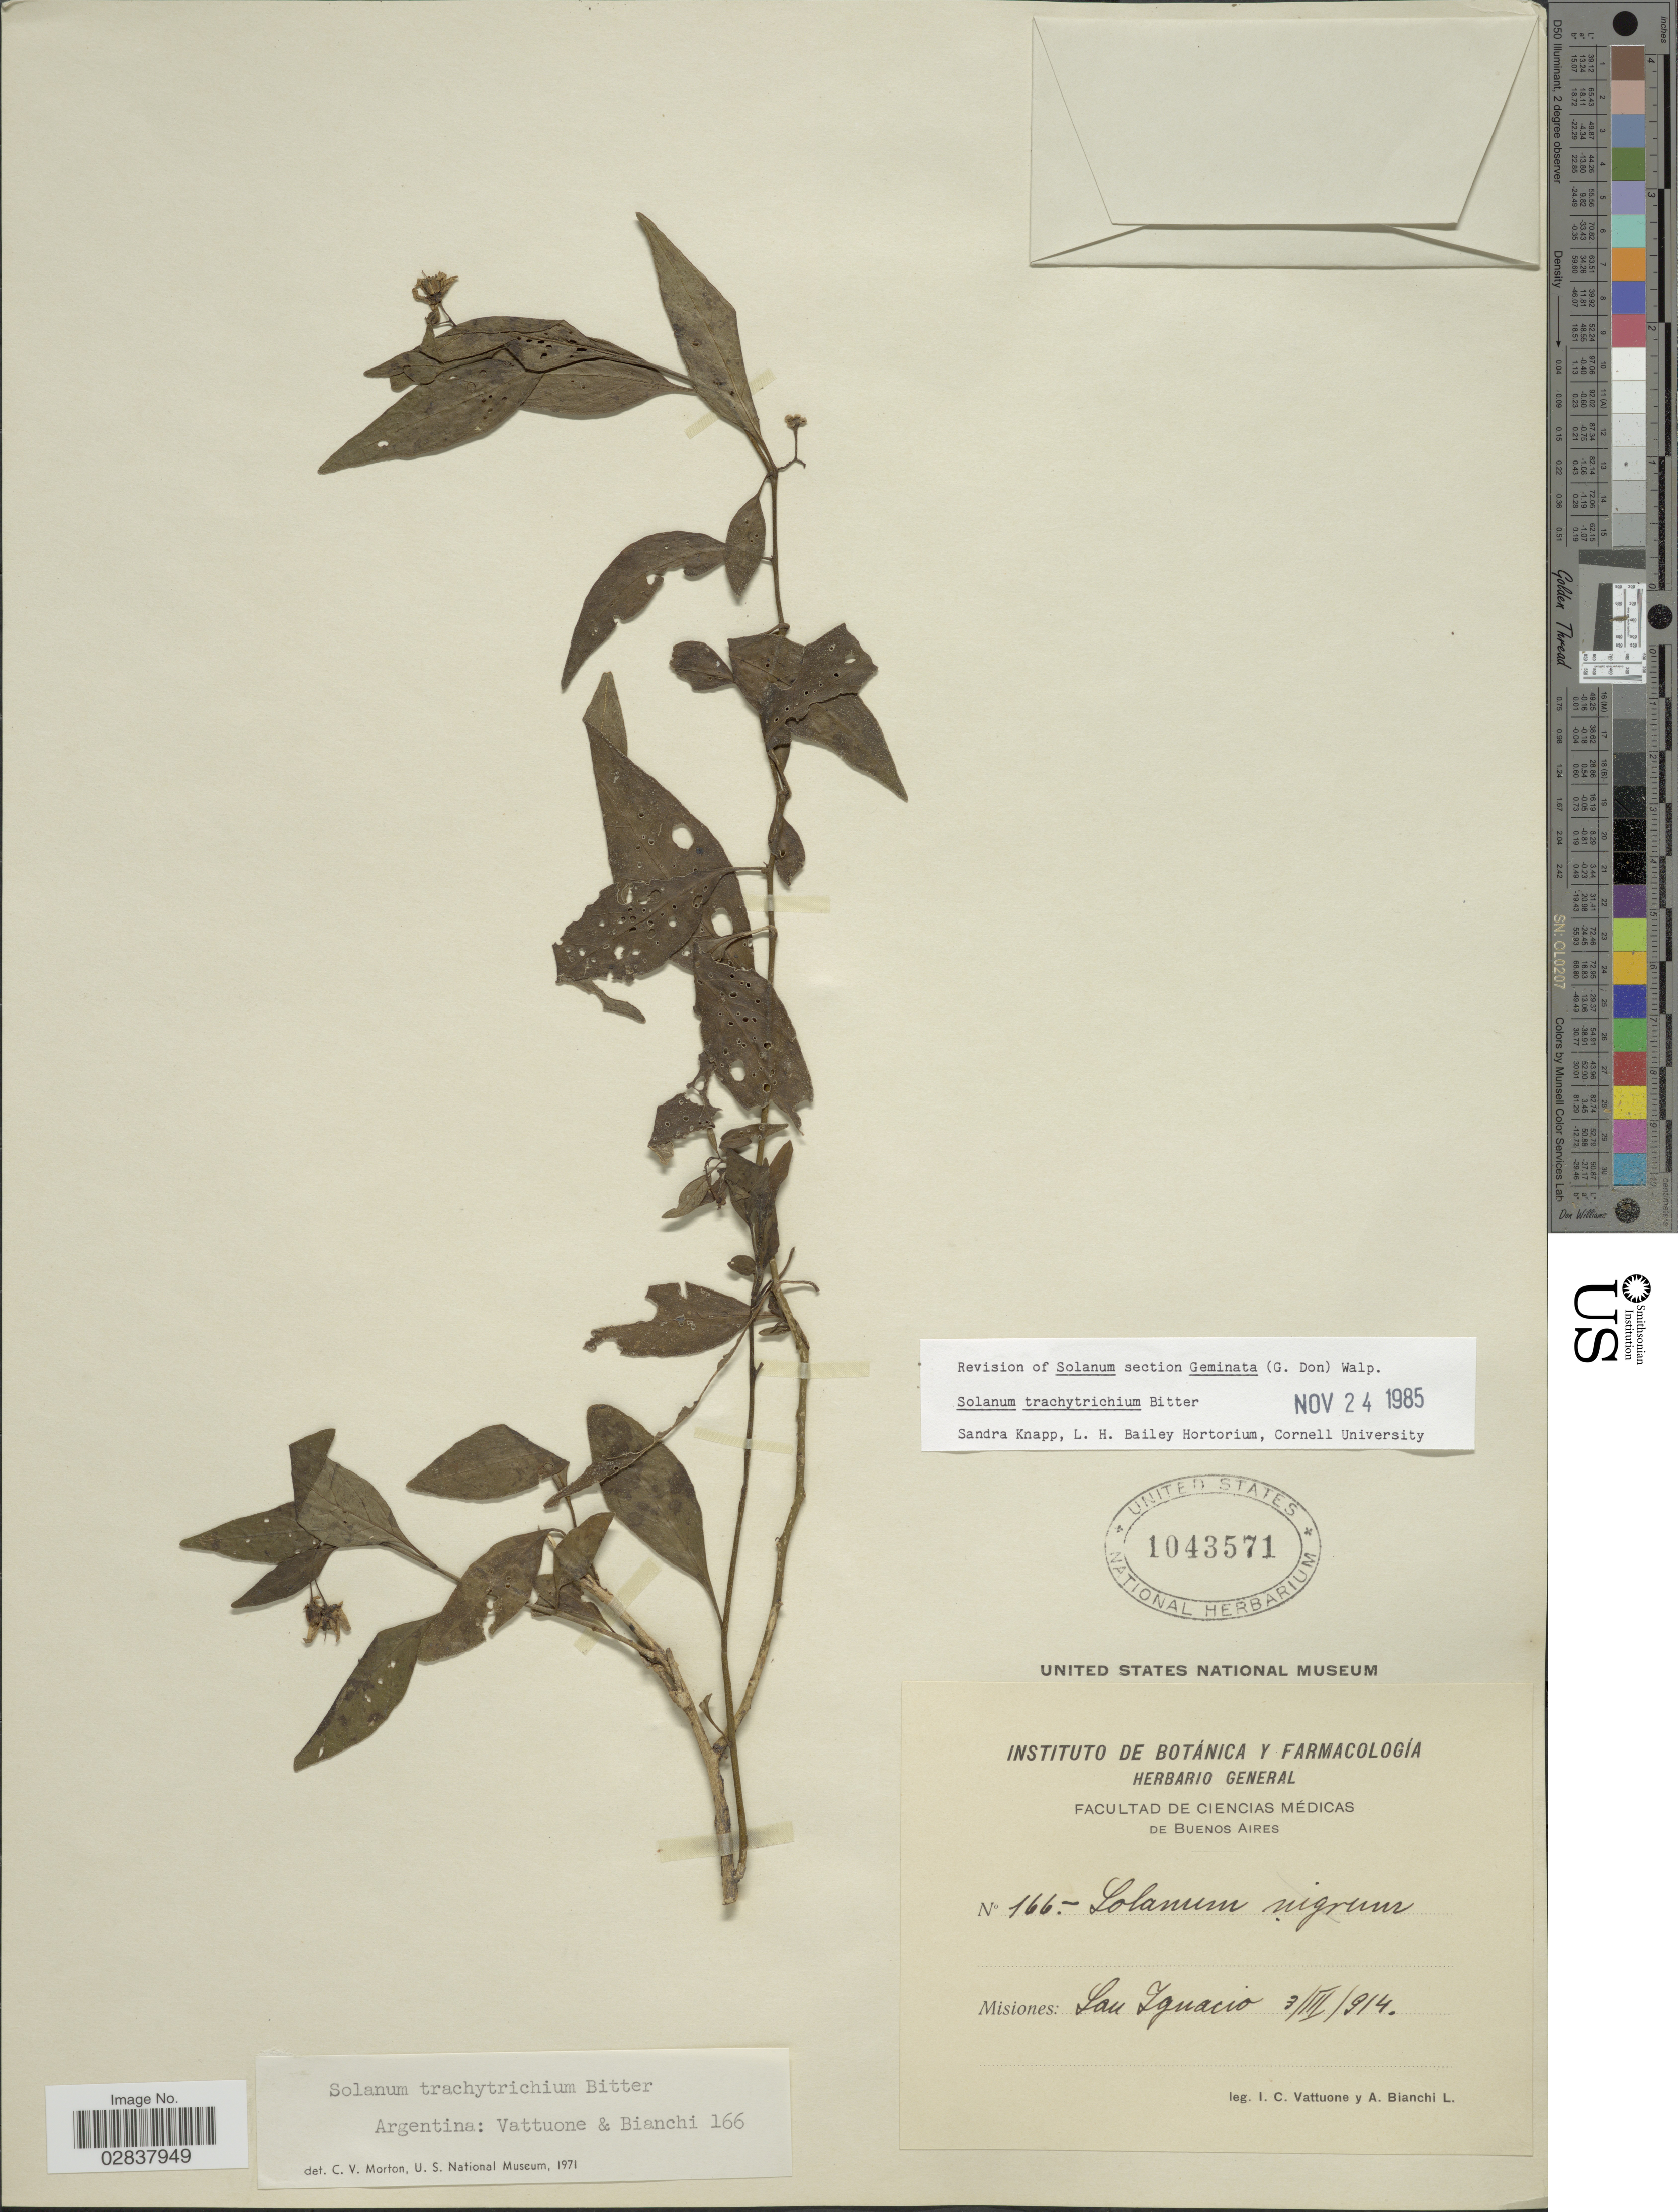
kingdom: Plantae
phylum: Tracheophyta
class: Magnoliopsida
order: Solanales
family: Solanaceae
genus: Solanum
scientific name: Solanum trachytrichium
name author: Bitter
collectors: I. Vattuone & A. Bianchi L.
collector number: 166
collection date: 1914-03-03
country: Argentina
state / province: Misiones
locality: San Ignacio.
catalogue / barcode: US 1043571